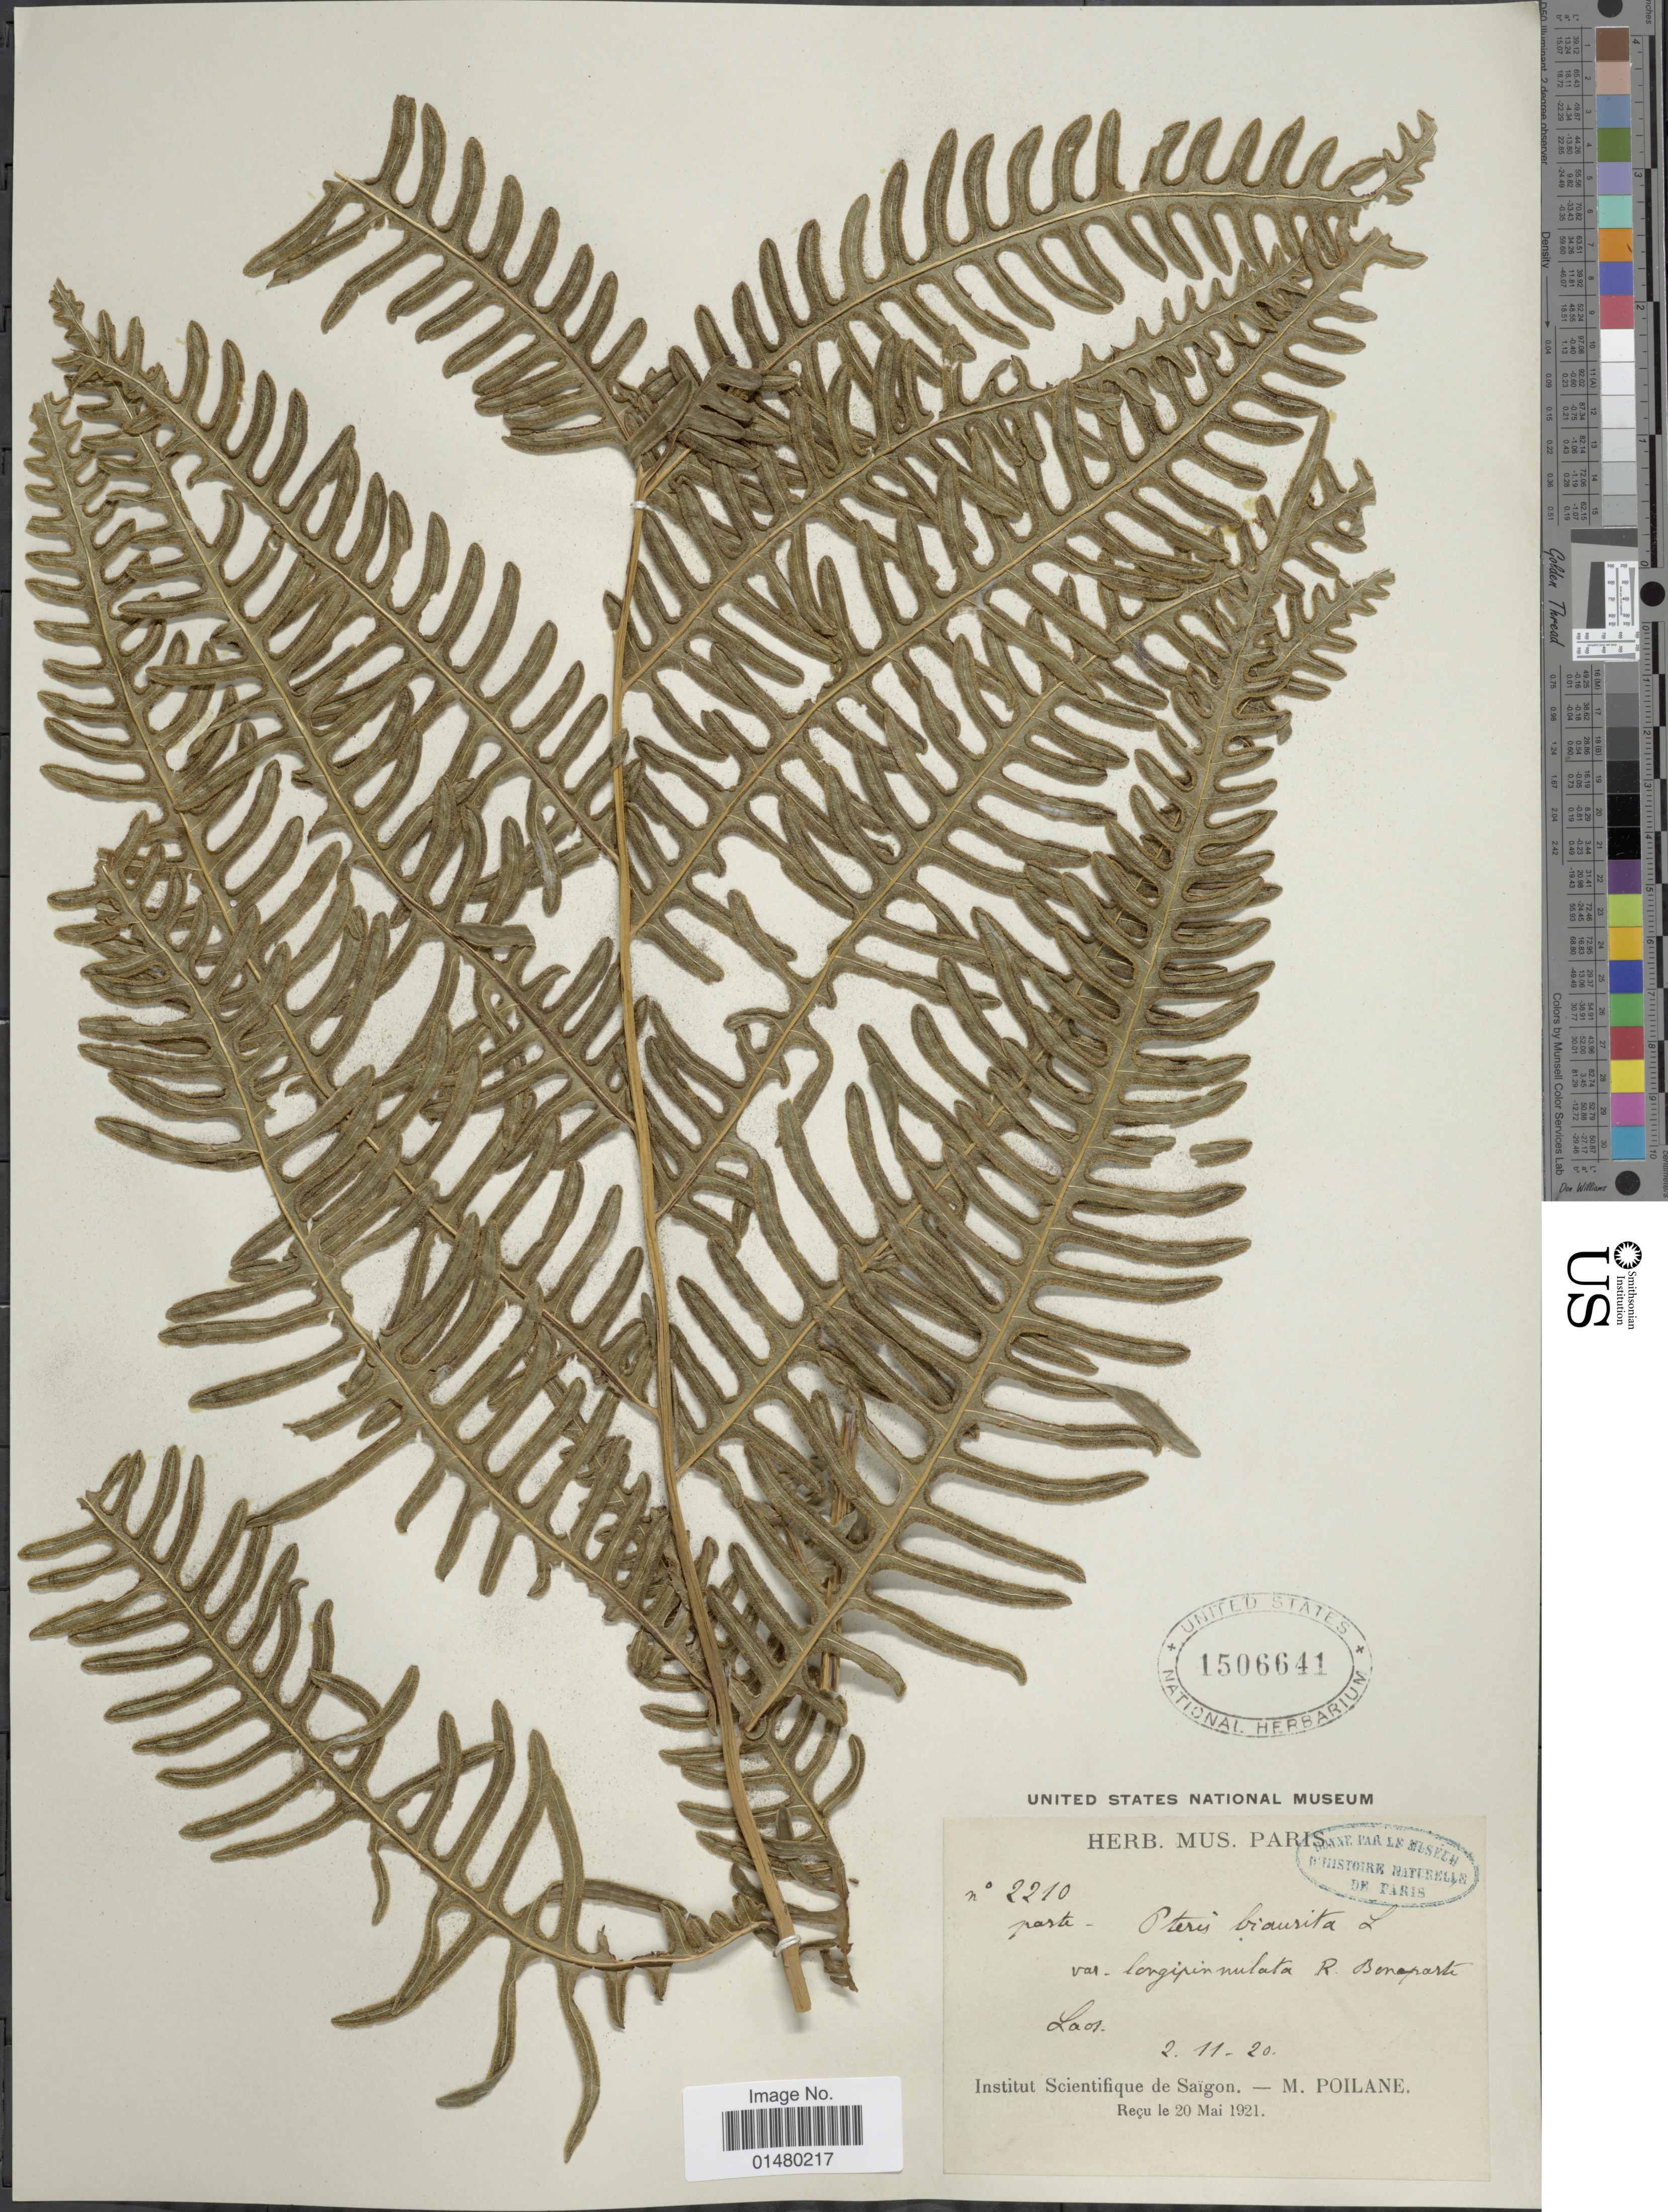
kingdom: Plantae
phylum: Tracheophyta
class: Polypodiopsida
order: Polypodiales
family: Pteridaceae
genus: Pteris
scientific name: Pteris biaurita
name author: L.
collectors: M. Poilane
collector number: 2210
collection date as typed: Transcribed d/m/y: 2/11/20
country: Laos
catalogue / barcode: US 1506641